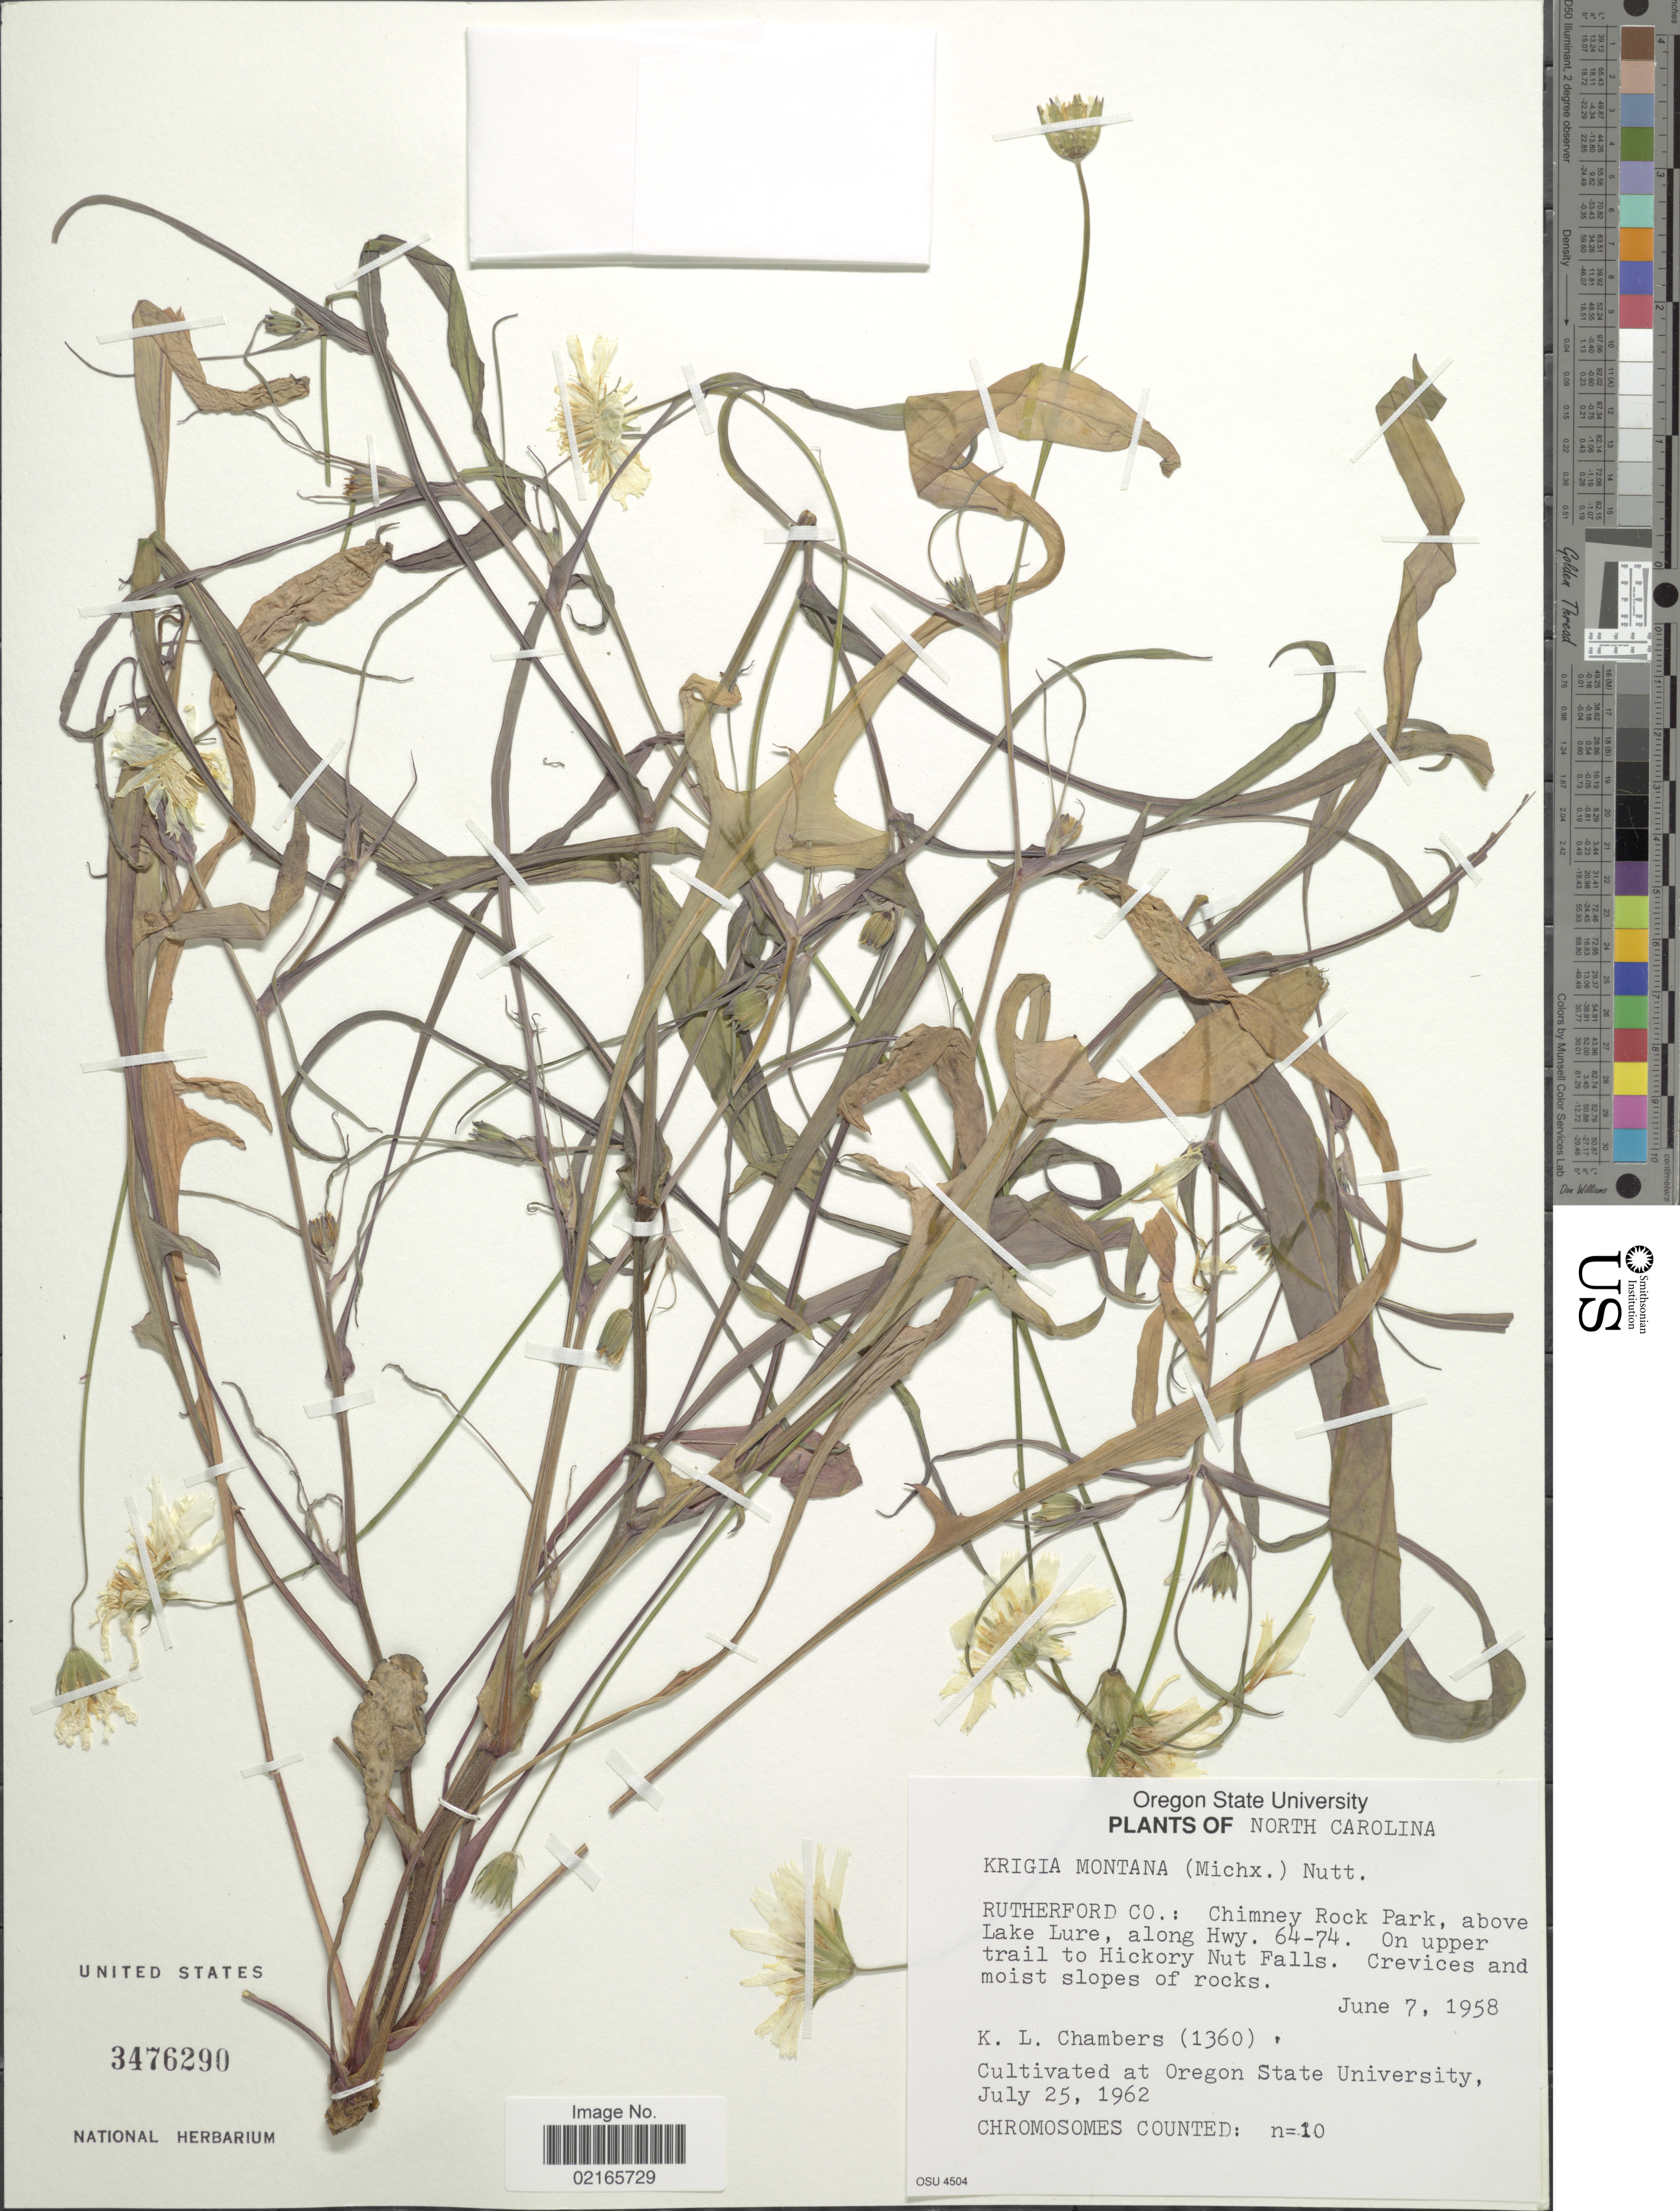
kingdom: Plantae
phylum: Tracheophyta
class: Magnoliopsida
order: Asterales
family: Asteraceae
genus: Krigia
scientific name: Krigia montana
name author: Nutt.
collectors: K. Chambers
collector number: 1360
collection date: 1962-07-25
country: United States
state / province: Oregon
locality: Oregon State University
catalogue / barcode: US 3476290